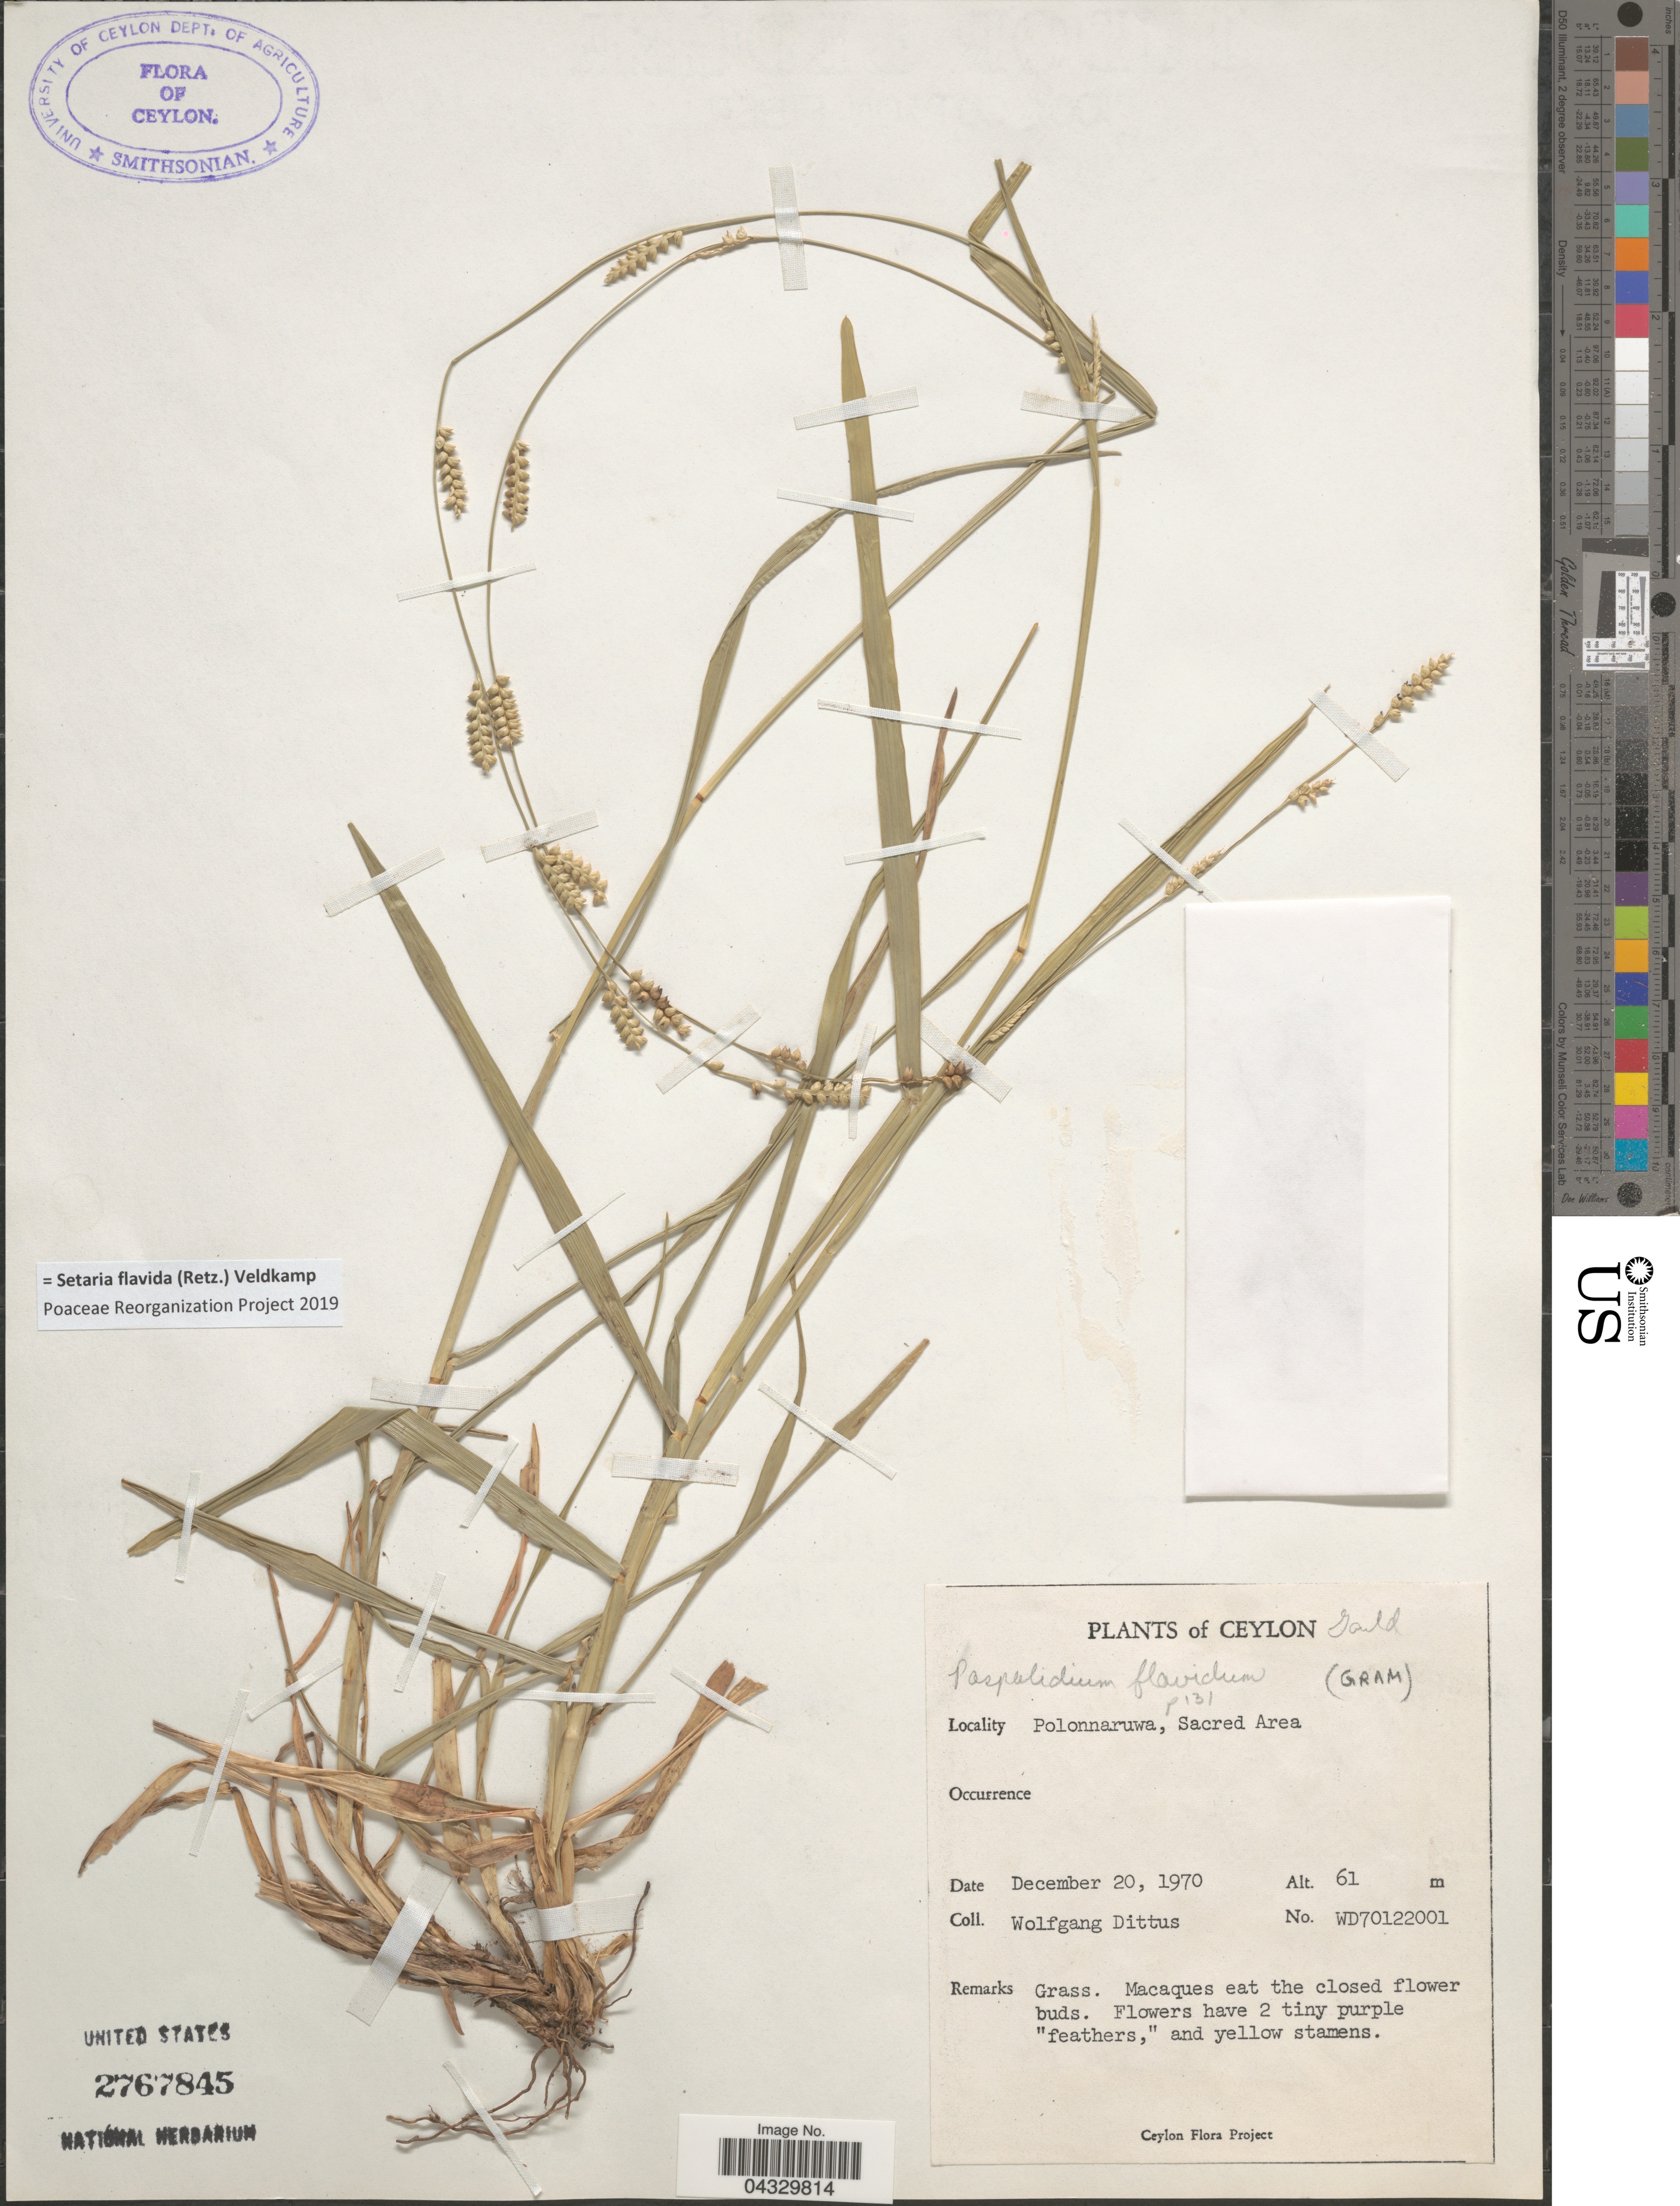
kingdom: Plantae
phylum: Tracheophyta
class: Liliopsida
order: Poales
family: Poaceae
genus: Setaria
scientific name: Setaria flavida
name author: (Retz.) Veldkamp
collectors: W. Dittus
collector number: WD70122001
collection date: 1970-12-20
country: Sri Lanka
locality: Ceylon. Polonnaruwa, Sacred Area.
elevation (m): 61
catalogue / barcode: US 2767845